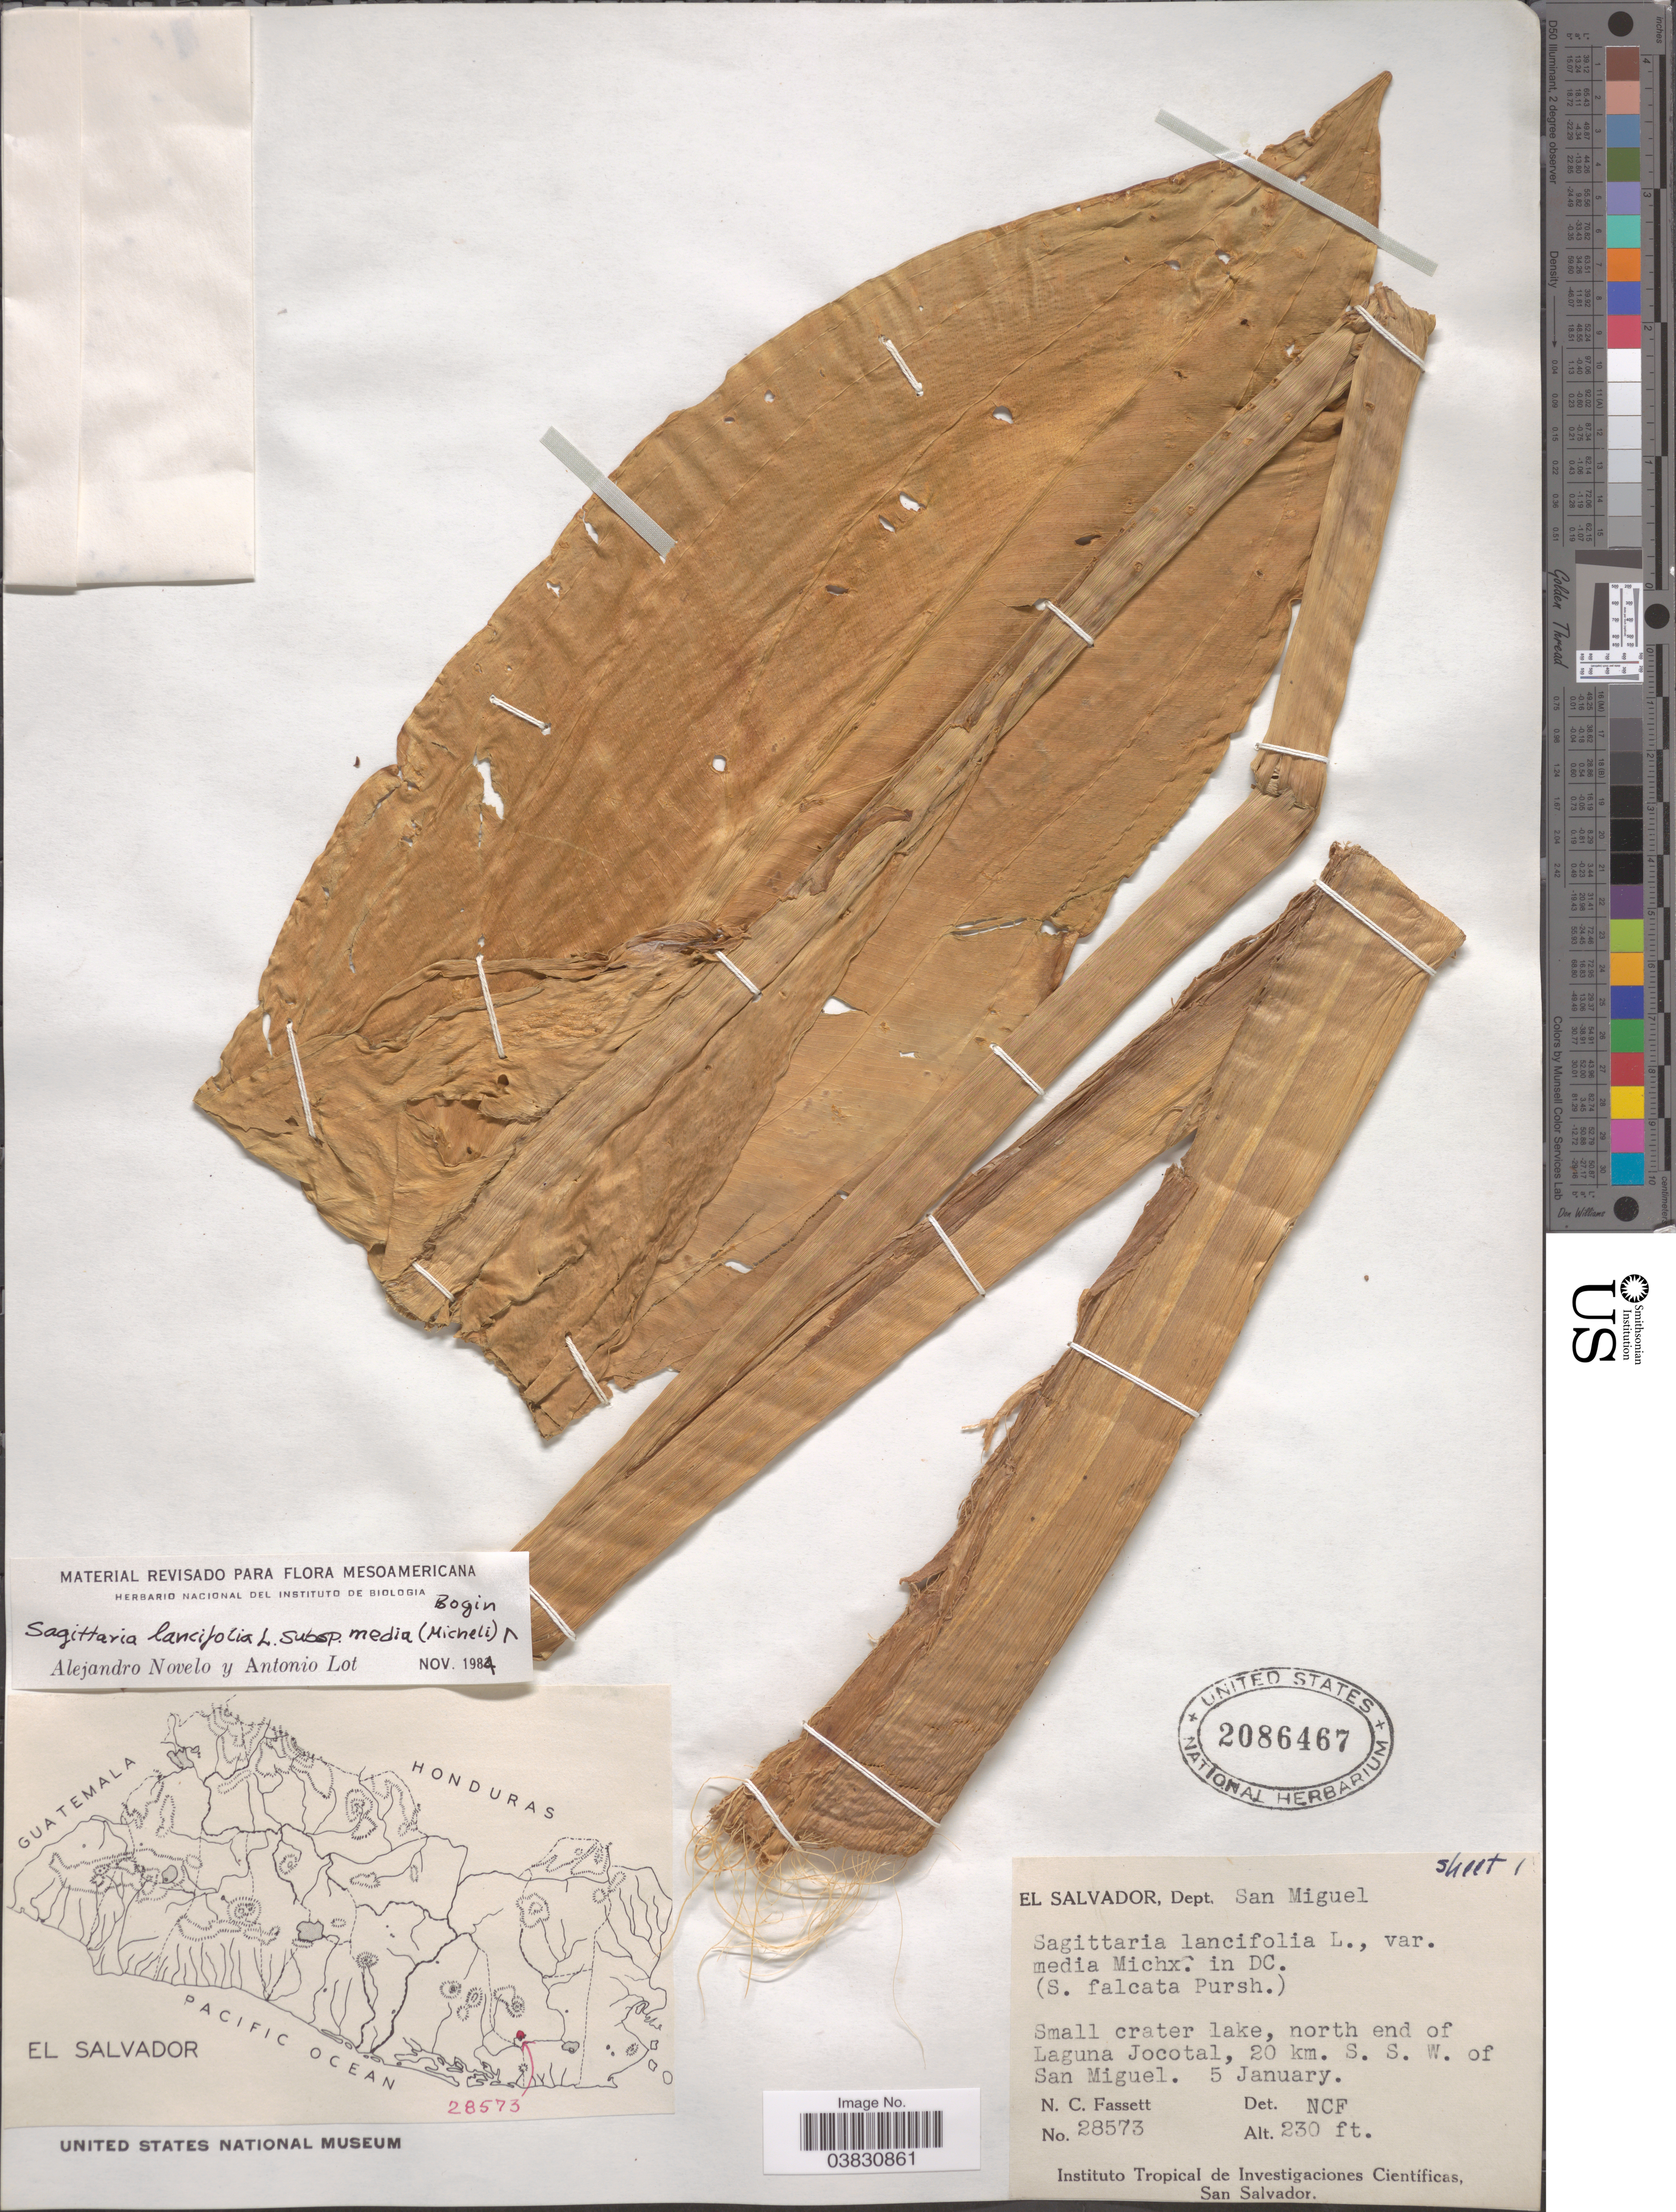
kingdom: Plantae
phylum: Tracheophyta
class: Liliopsida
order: Alismatales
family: Alismataceae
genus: Sagittaria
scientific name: Sagittaria lancifolia subsp. media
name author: (Micheli) Bogin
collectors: N. C. Fassett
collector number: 28573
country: El Salvador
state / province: San Miguel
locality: Dept. San Miguel. Small crater lake, north end of Laguna Jocotal, 20 km. S. S. W. of San Miguel.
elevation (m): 70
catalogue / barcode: US 2086467